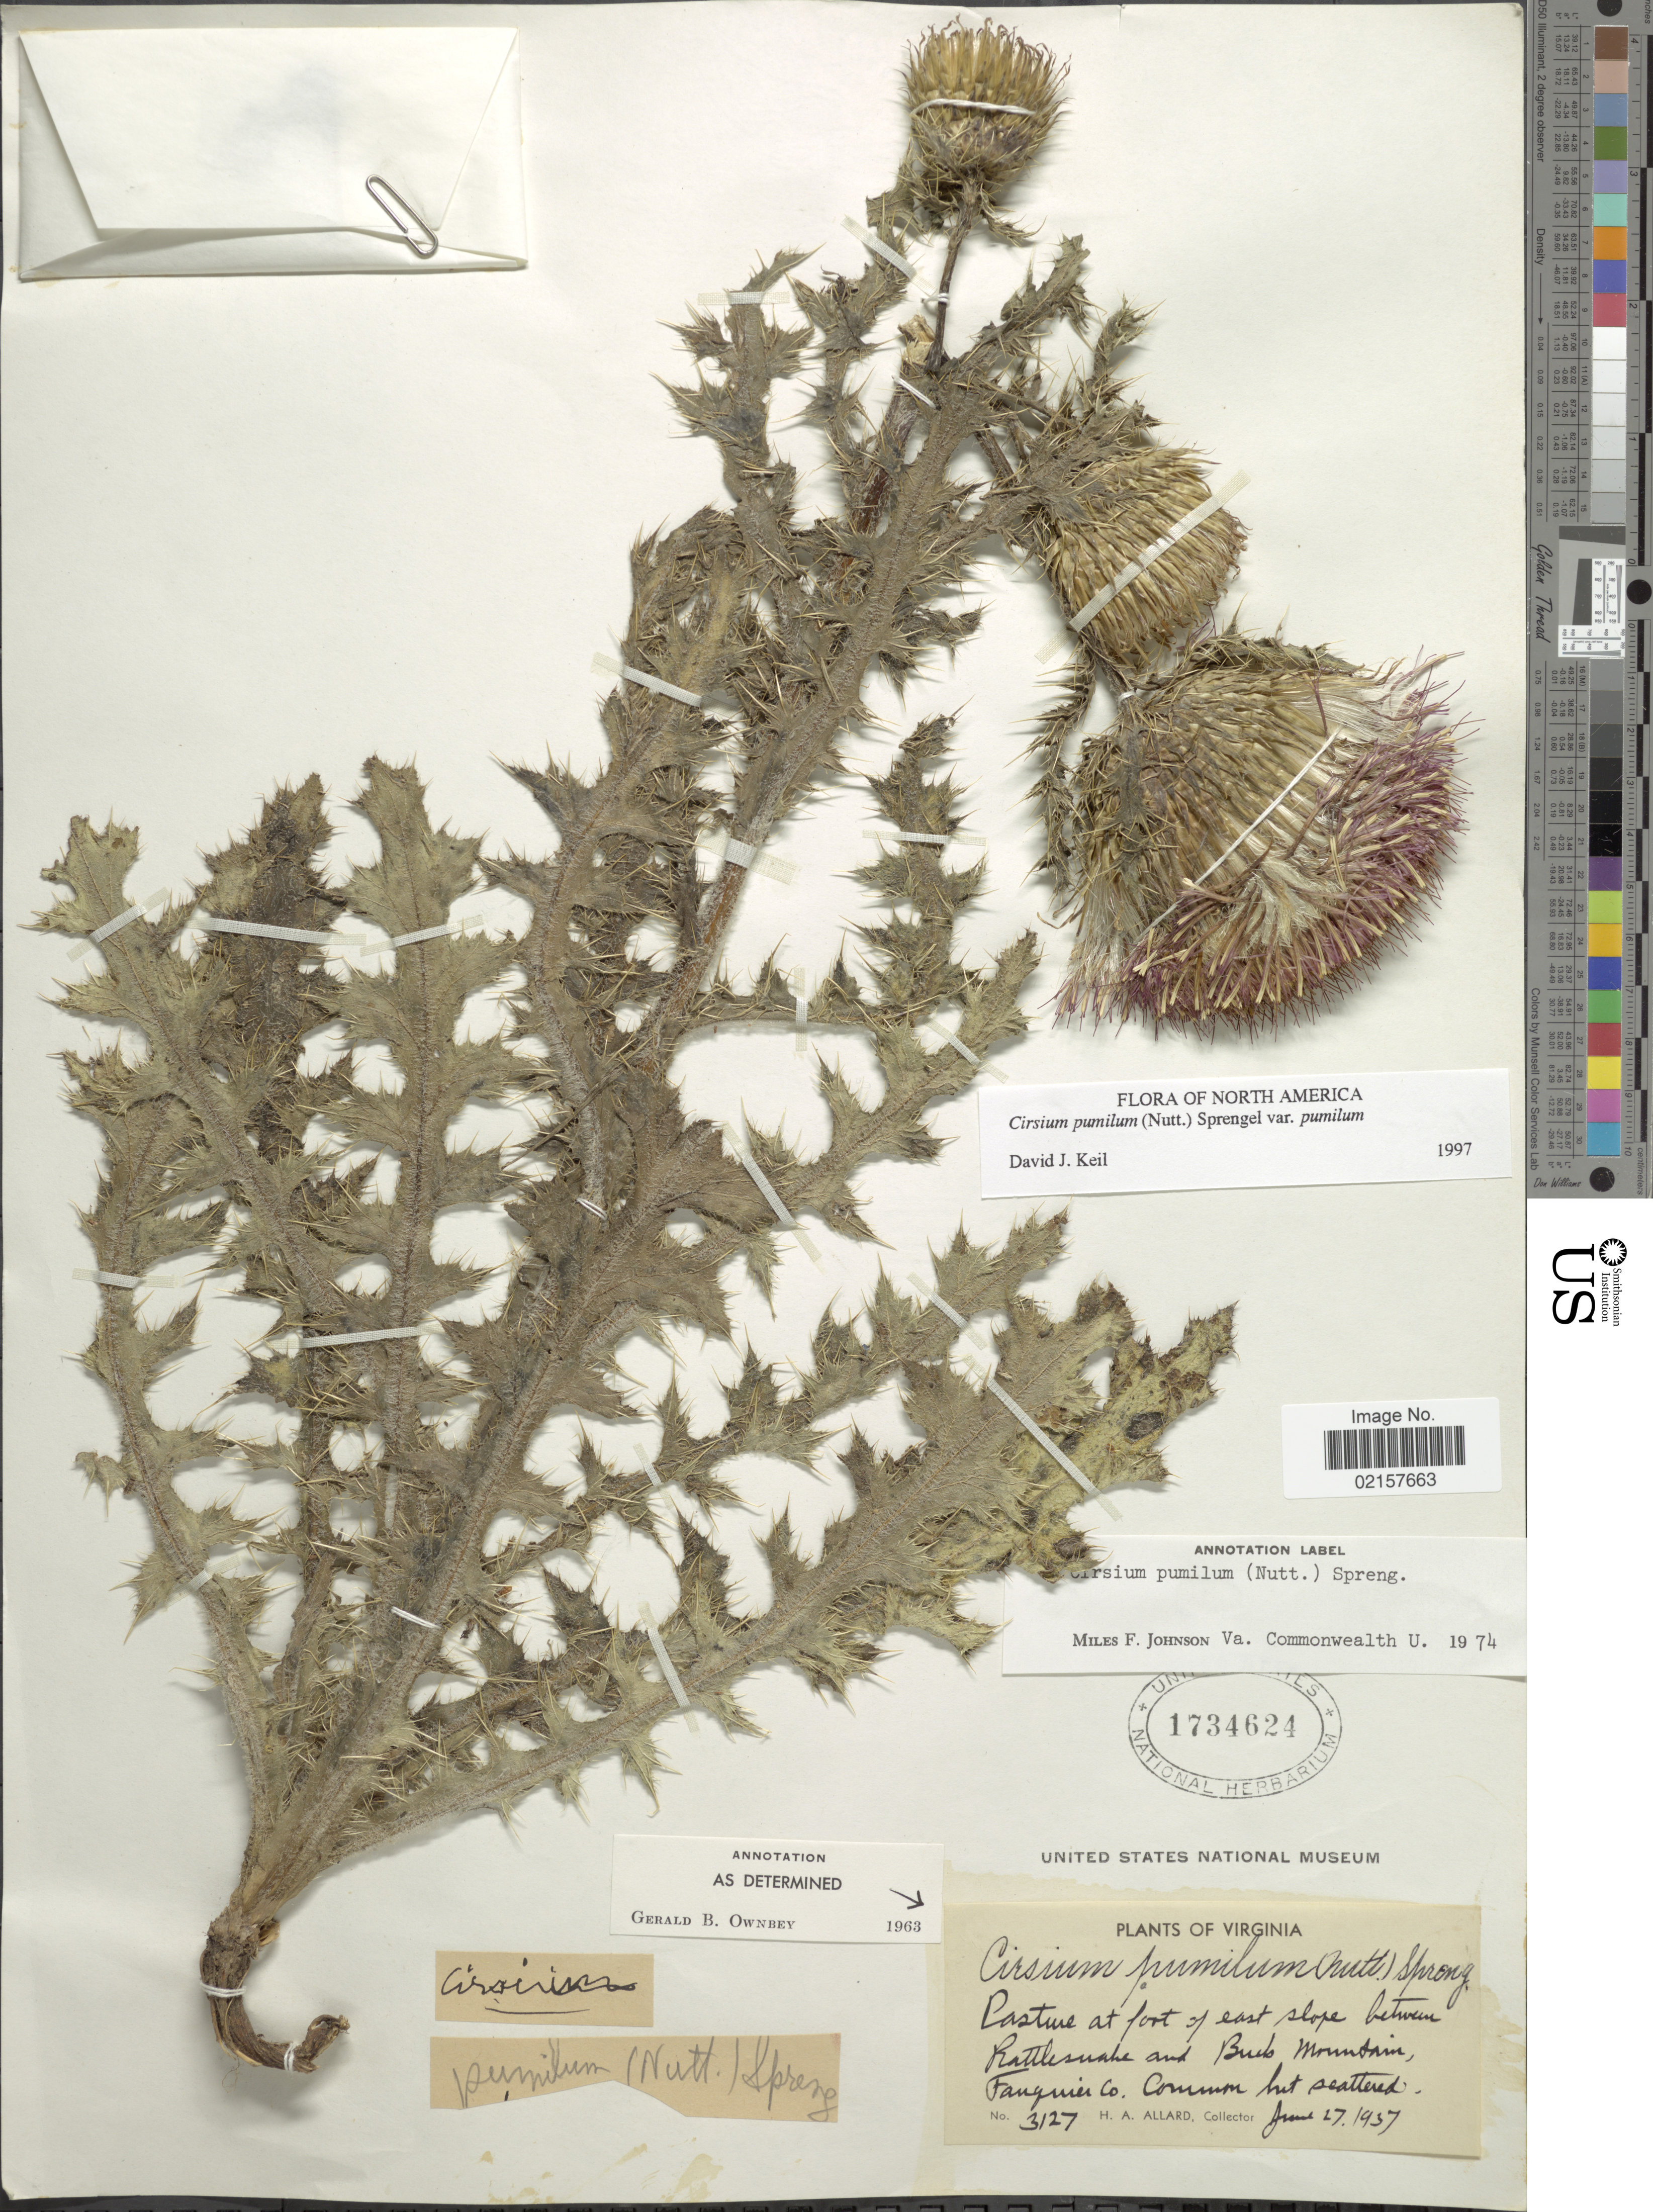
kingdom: Plantae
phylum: Tracheophyta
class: Magnoliopsida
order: Asterales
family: Asteraceae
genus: Cirsium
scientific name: Cirsium pumilum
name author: (Nutt.) Spreng.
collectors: H. A. Allard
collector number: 3127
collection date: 1957-06-27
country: United States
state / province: Virginia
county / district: Fauquier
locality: Pasture at foot of east slope beween Rattlesnake and Buck Mountain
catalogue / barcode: US 1734624